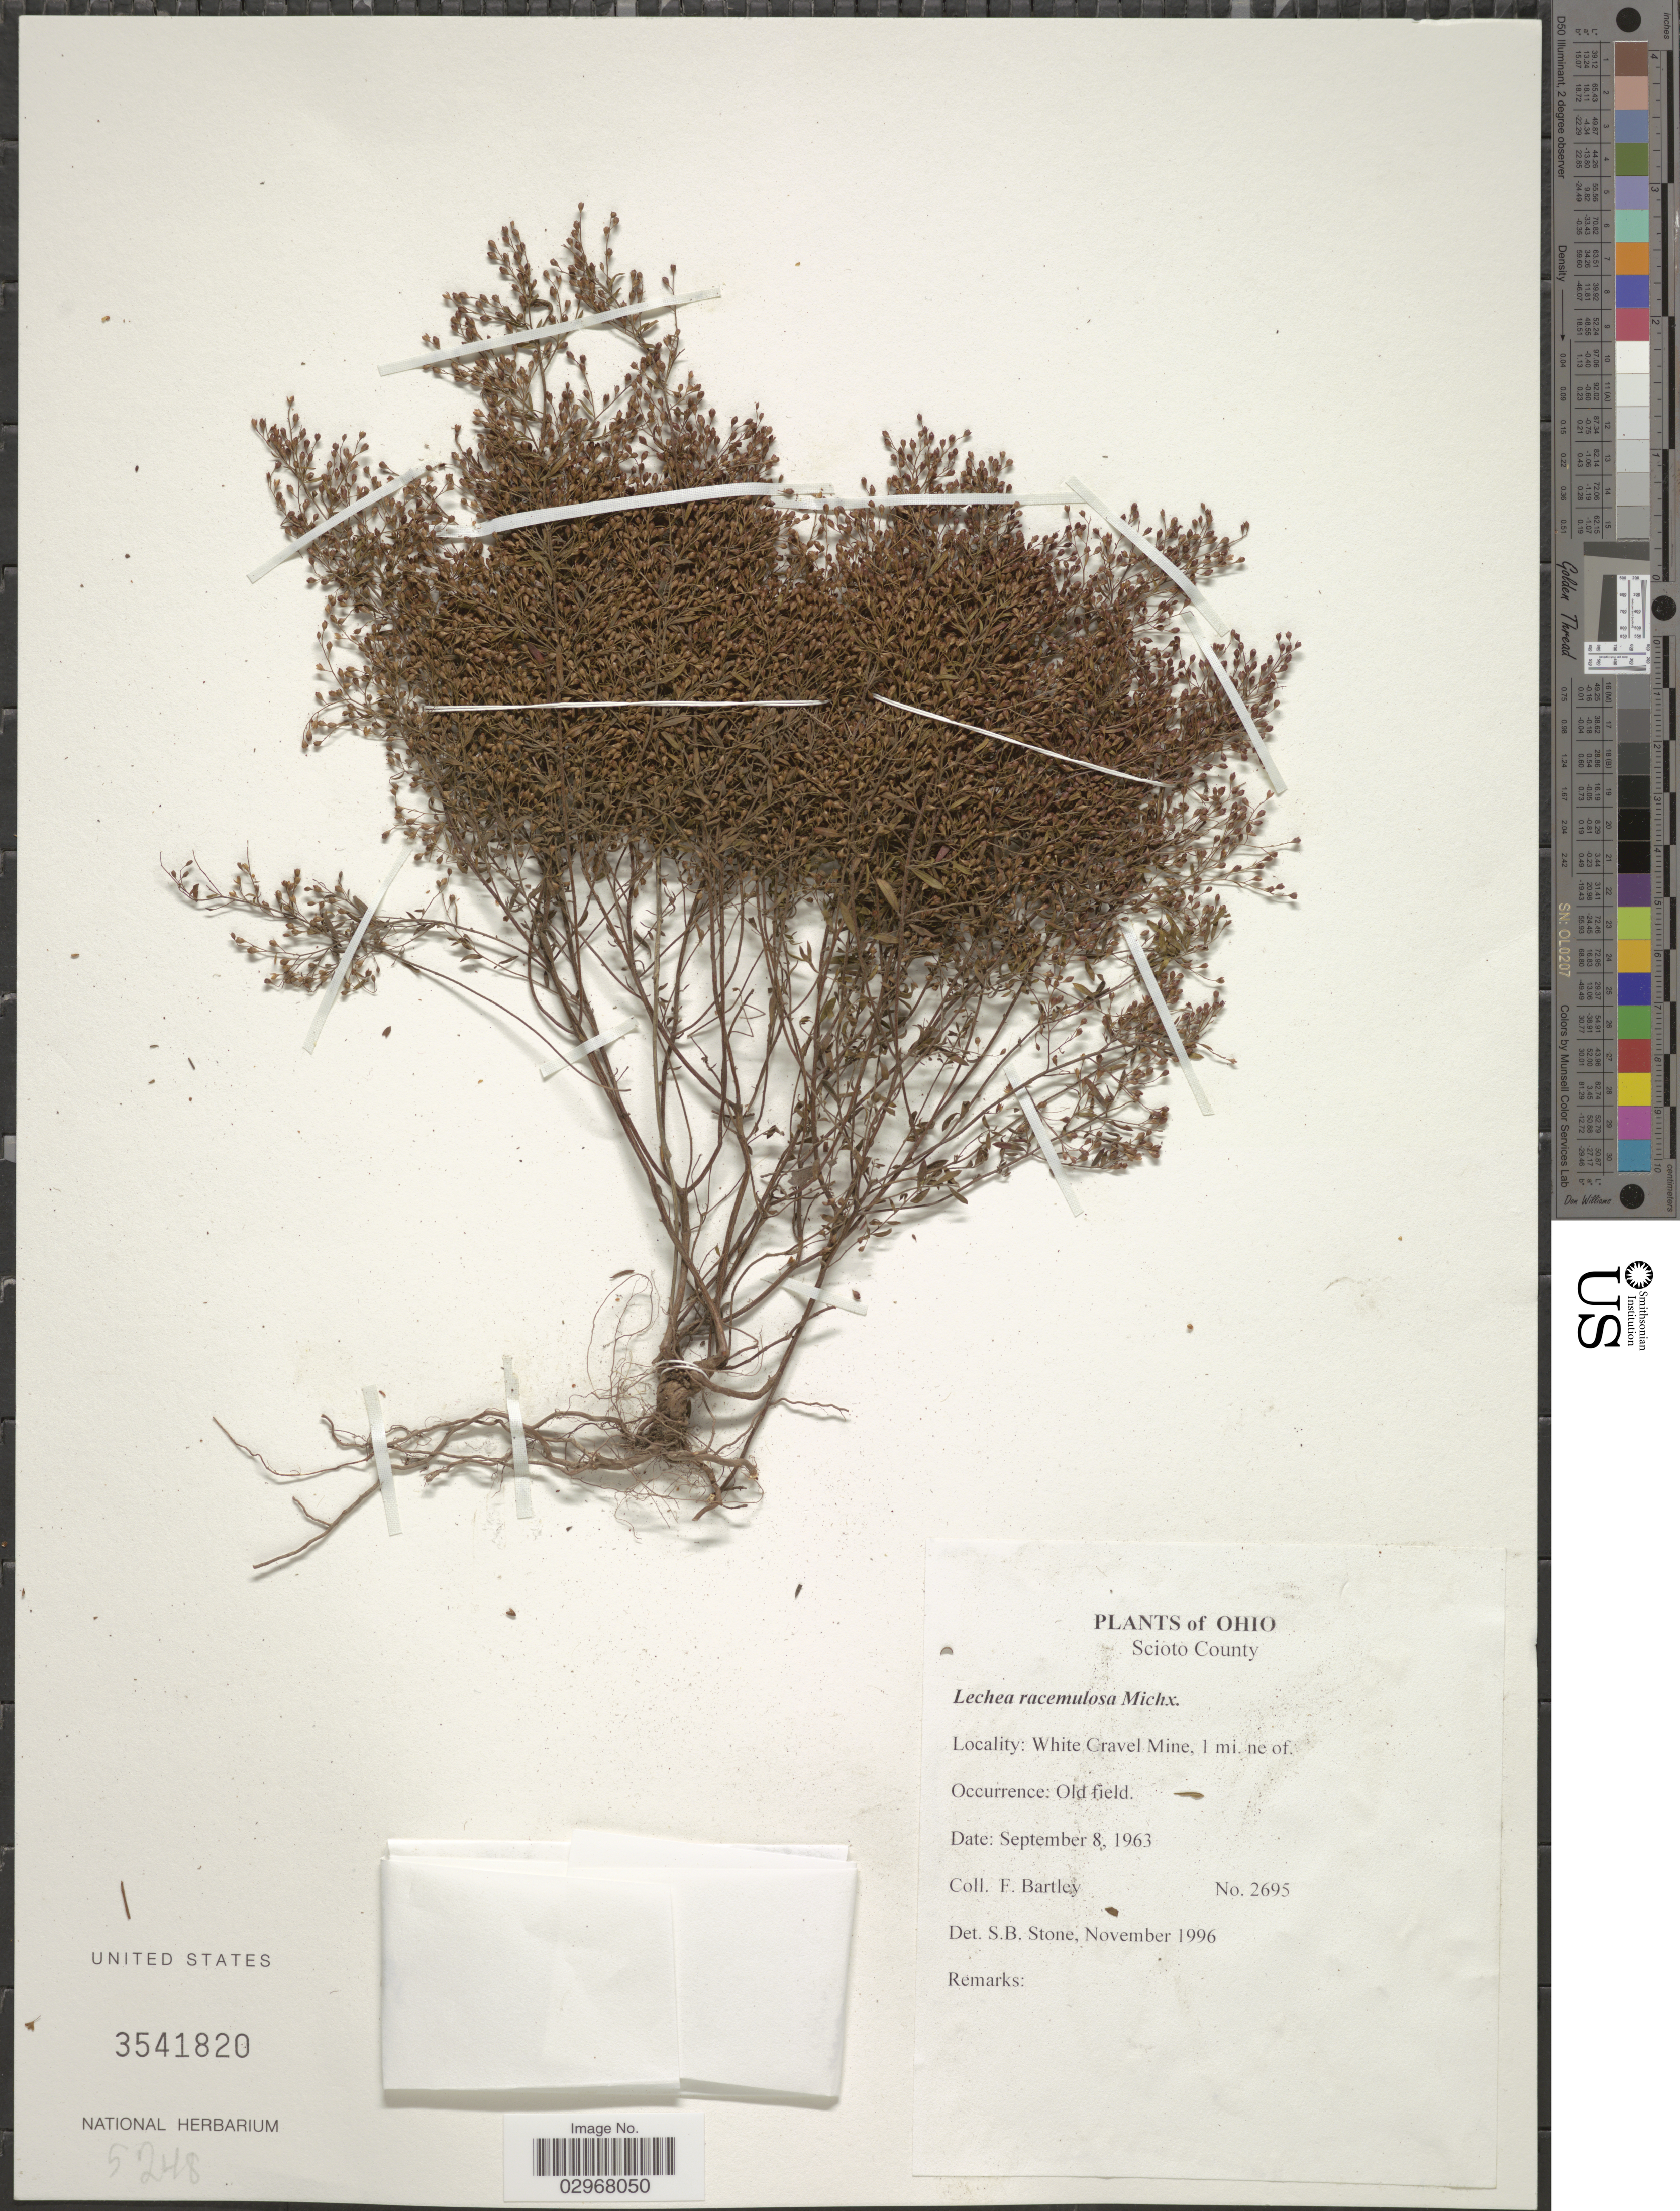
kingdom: Plantae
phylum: Tracheophyta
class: Magnoliopsida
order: Malvales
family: Cistaceae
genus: Lechea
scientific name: Lechea racemulosa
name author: Michx.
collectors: F. Bartley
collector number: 2695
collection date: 1963-09-08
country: United States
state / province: Ohio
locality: Scioto County. White Cravel Mine, 1 mi. ne of. Old field.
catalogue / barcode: US 3541820